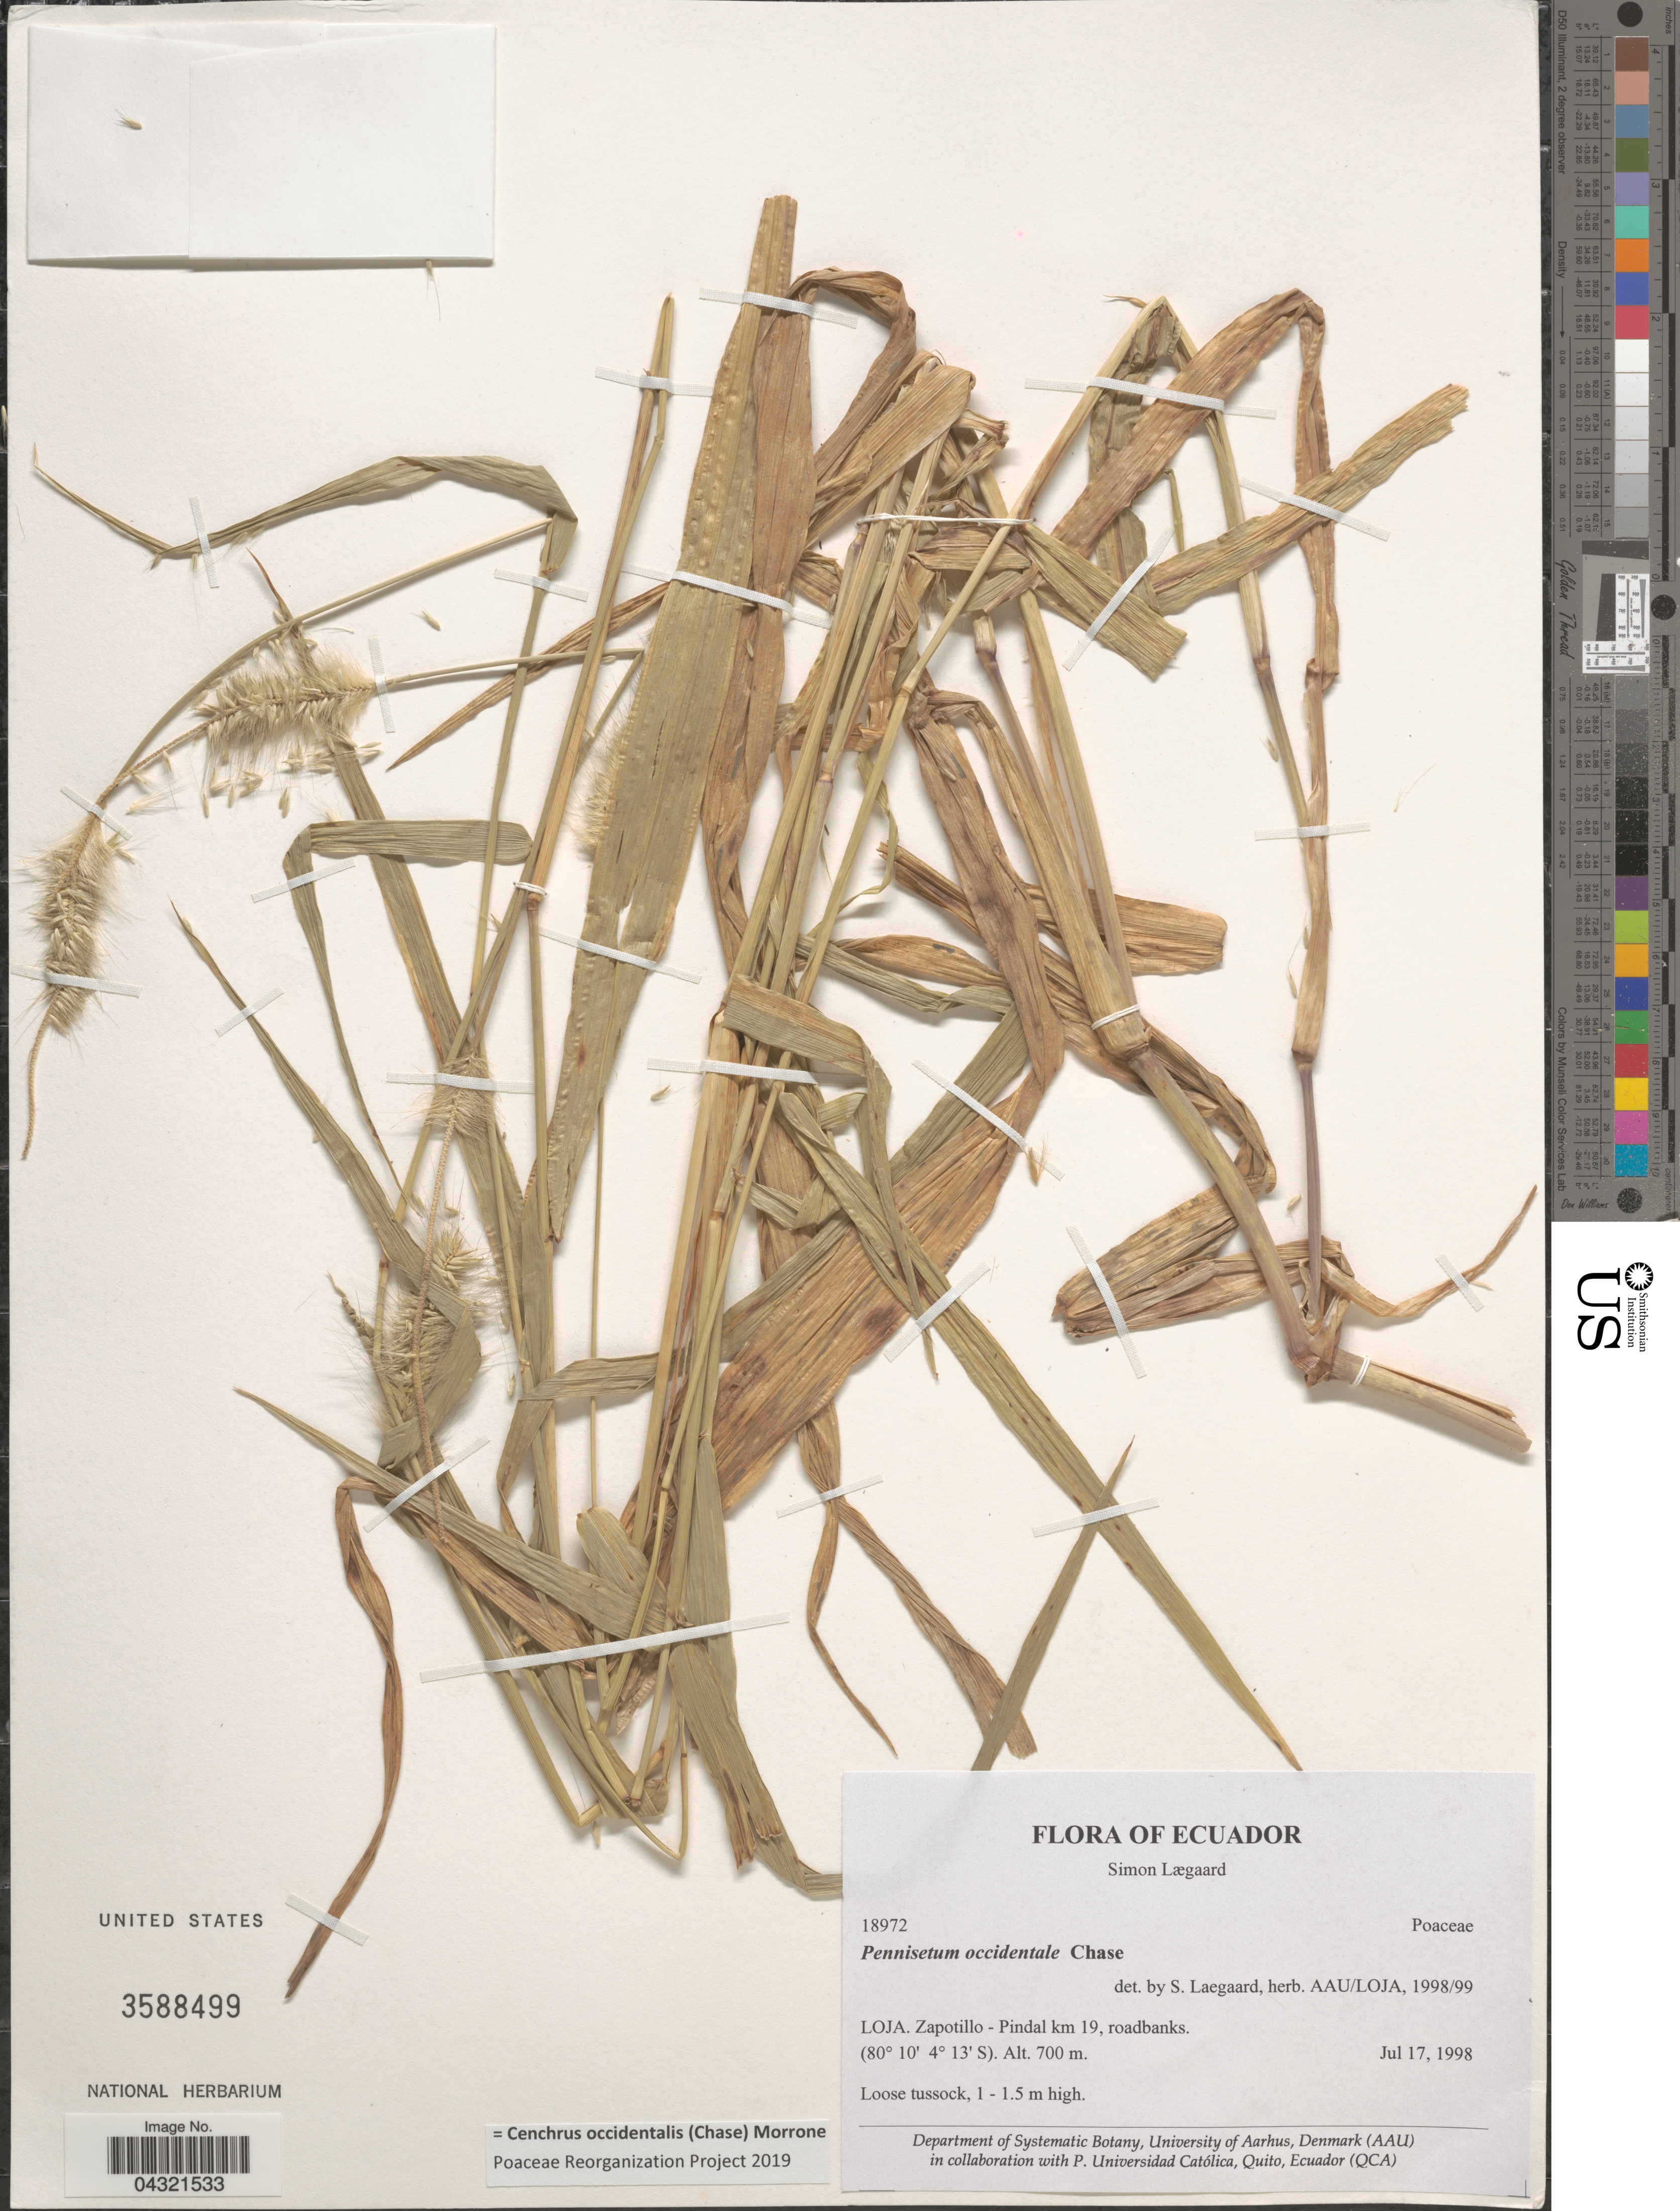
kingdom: Plantae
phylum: Tracheophyta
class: Liliopsida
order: Poales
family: Poaceae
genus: Cenchrus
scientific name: Cenchrus occidentalis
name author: (Chase) Morrone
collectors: S. Lægaard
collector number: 18972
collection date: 1998-07-17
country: Ecuador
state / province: Loja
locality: Zapotillo-Pindal km 19, roadbanks.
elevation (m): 700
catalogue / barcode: US 3588499